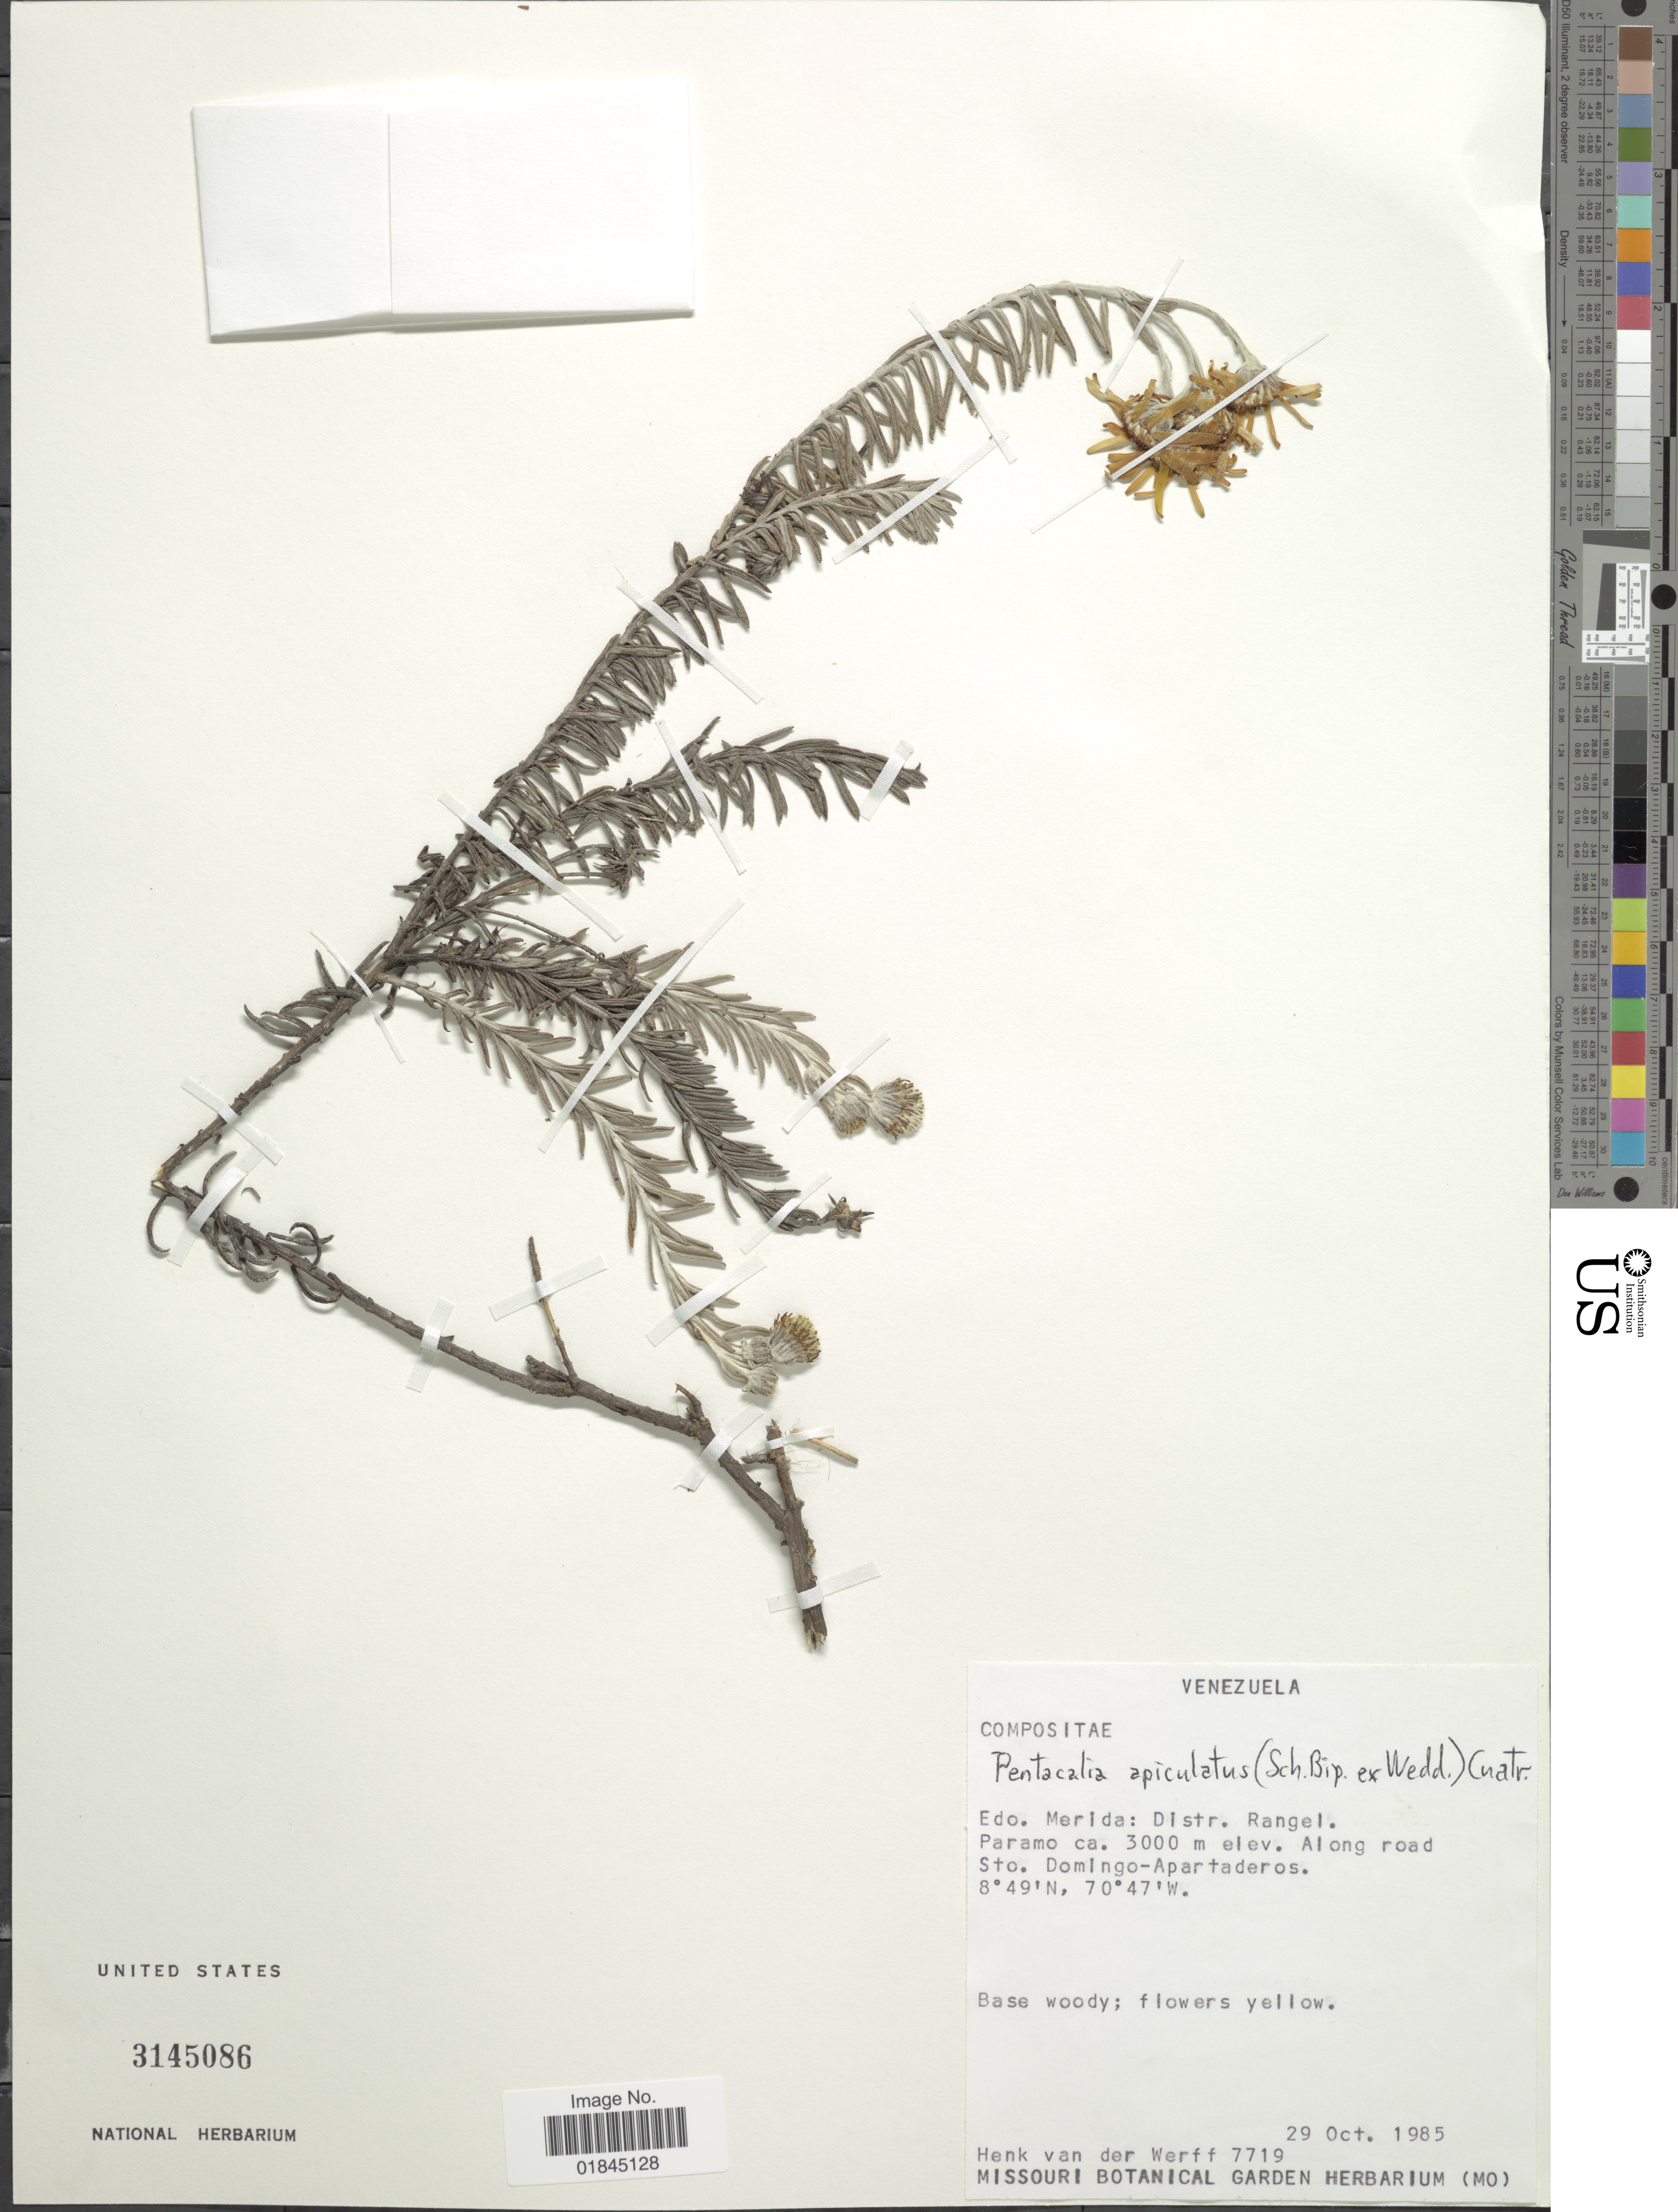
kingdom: Plantae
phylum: Tracheophyta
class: Magnoliopsida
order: Asterales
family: Asteraceae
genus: Pentacalia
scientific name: Pentacalia apiculata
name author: (Sch. Bip. ex Wedd.) Cuatrec.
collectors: H. van der Werff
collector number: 7719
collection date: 1985-10-29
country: Venezuela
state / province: Mérida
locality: Edo. Merida: Distr. Rangel. Paramo. Along road Sto. Domingo-Apartaderos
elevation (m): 3000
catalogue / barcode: US 3145086